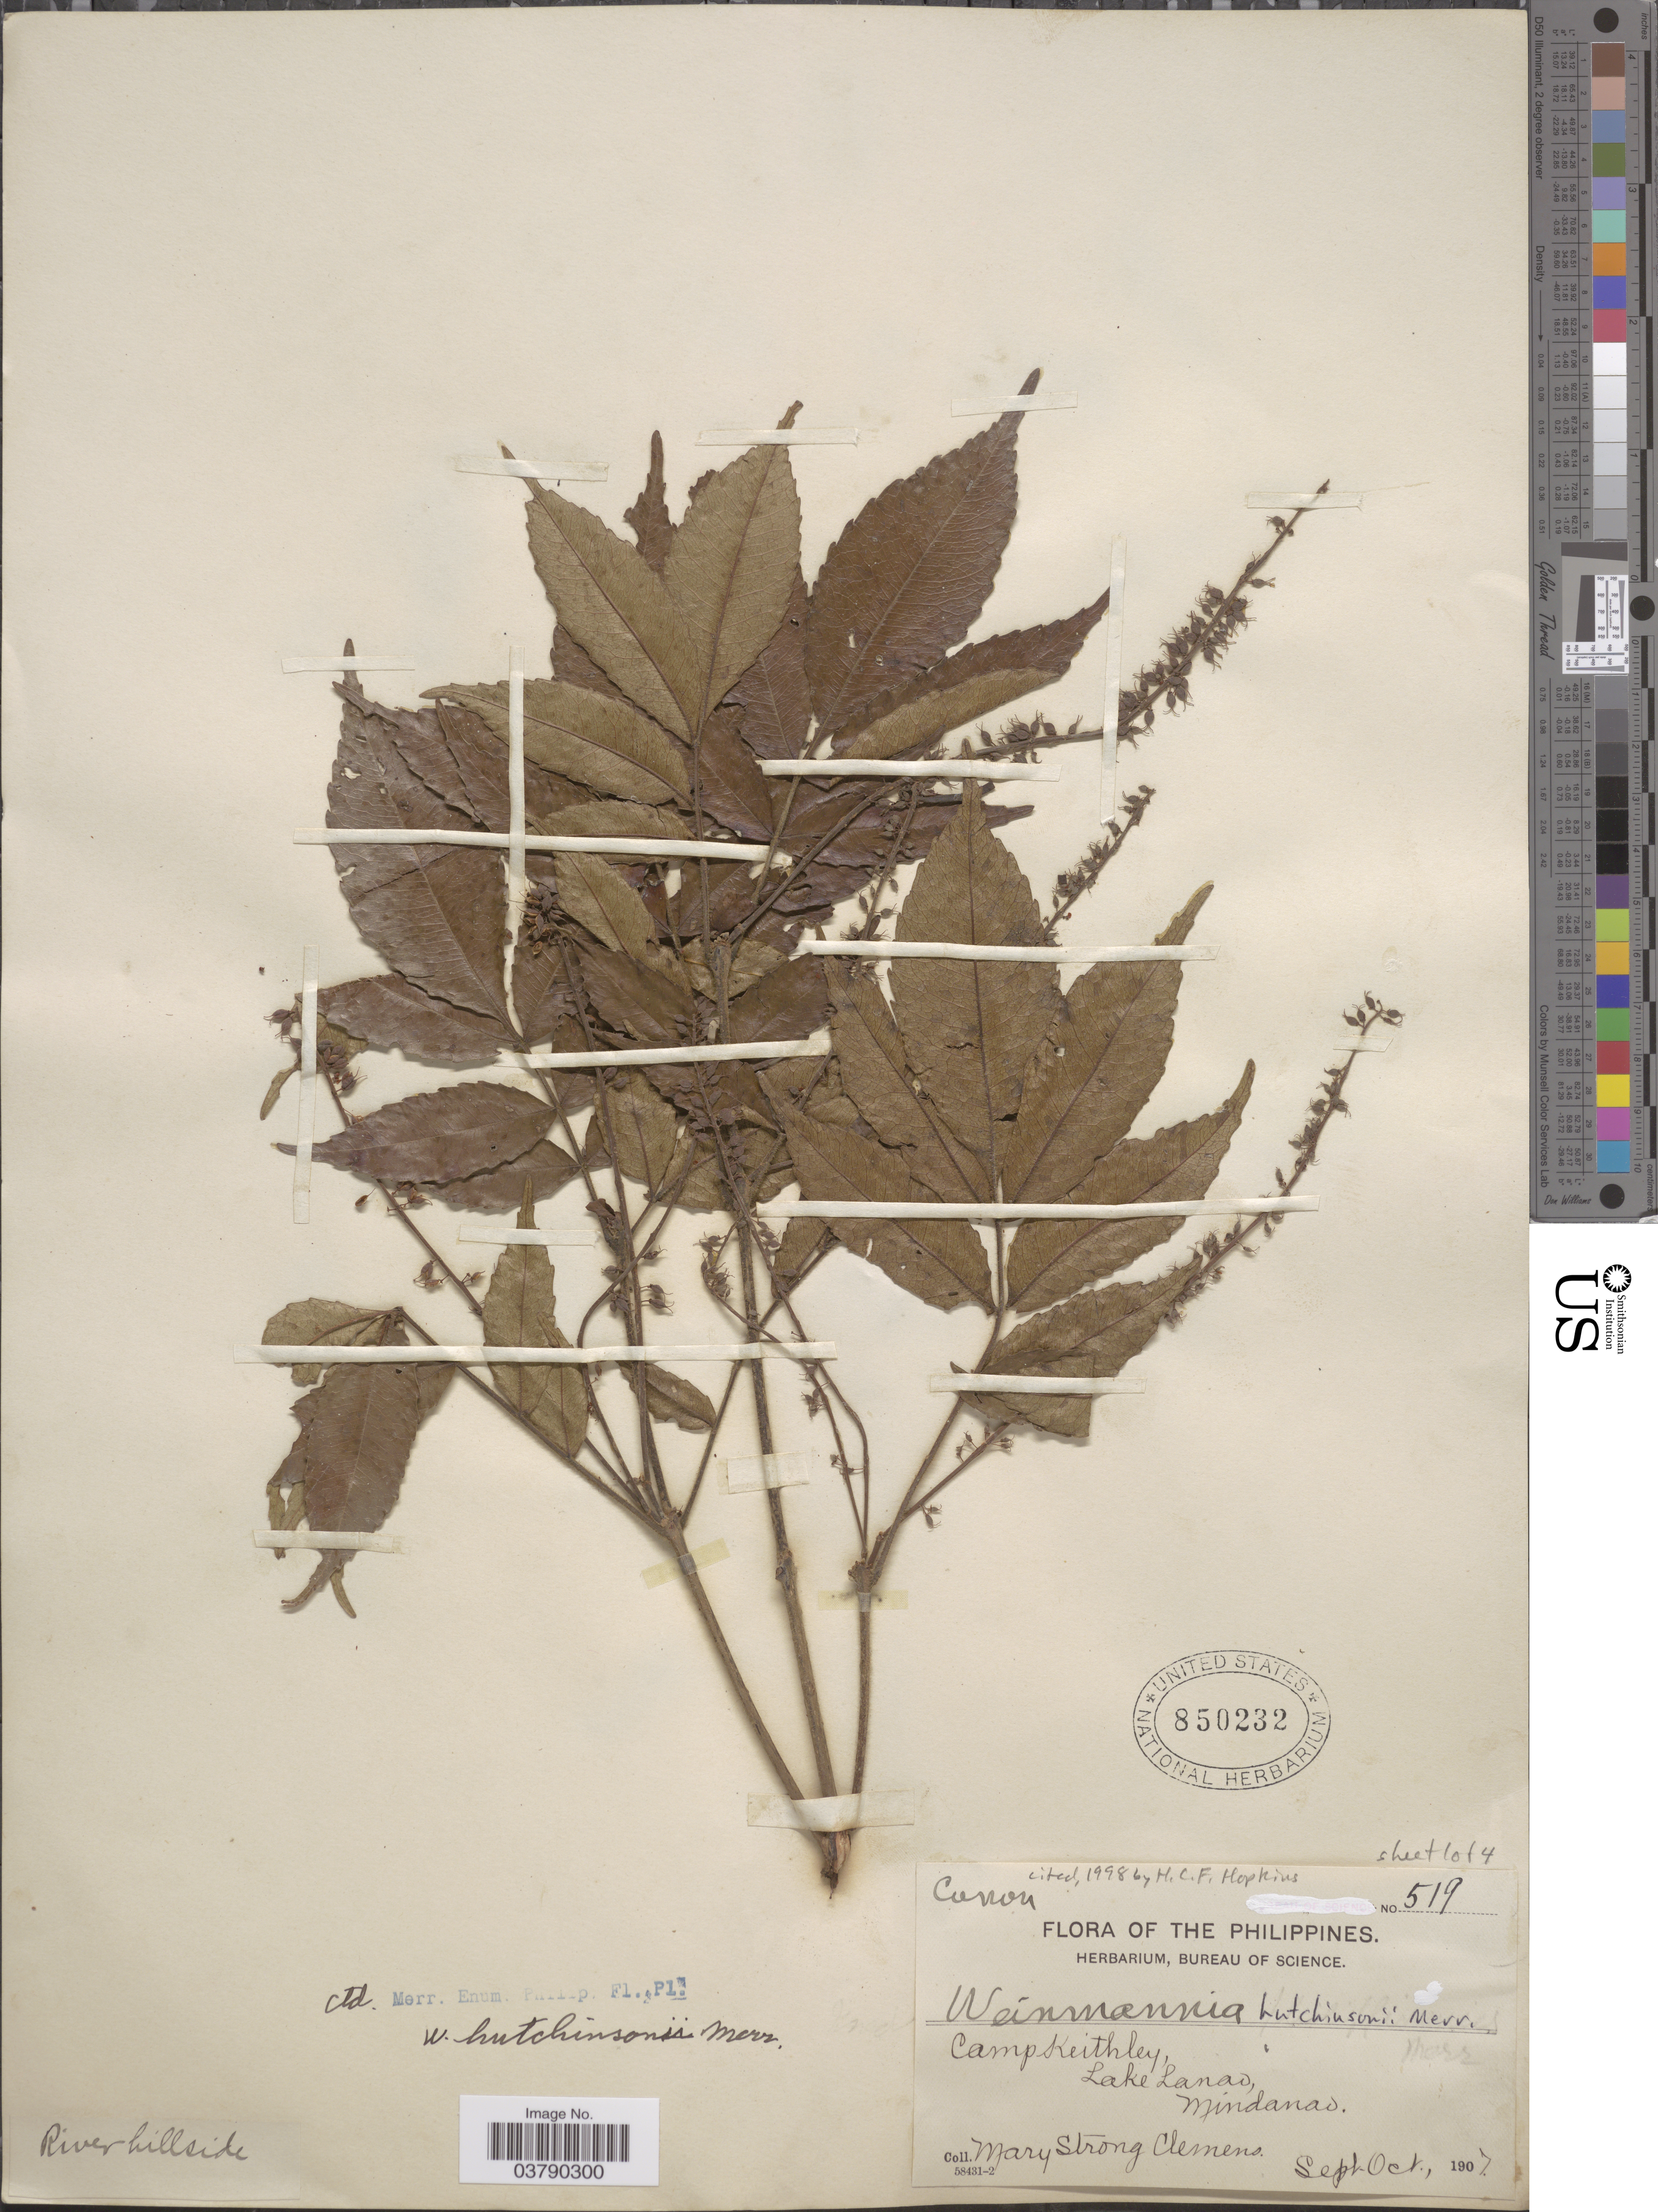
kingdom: Plantae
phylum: Tracheophyta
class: Magnoliopsida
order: Oxalidales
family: Cunoniaceae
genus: Pterophylla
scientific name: Pterophylla hutchinsonii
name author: (Merr.) Pillon & H.C. Hopkins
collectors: M. S. Clemens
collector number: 519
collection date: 1907-09/1907-10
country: Philippines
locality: Camp Keithley, Lake Lanao, Mindanao.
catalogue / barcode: US 850232